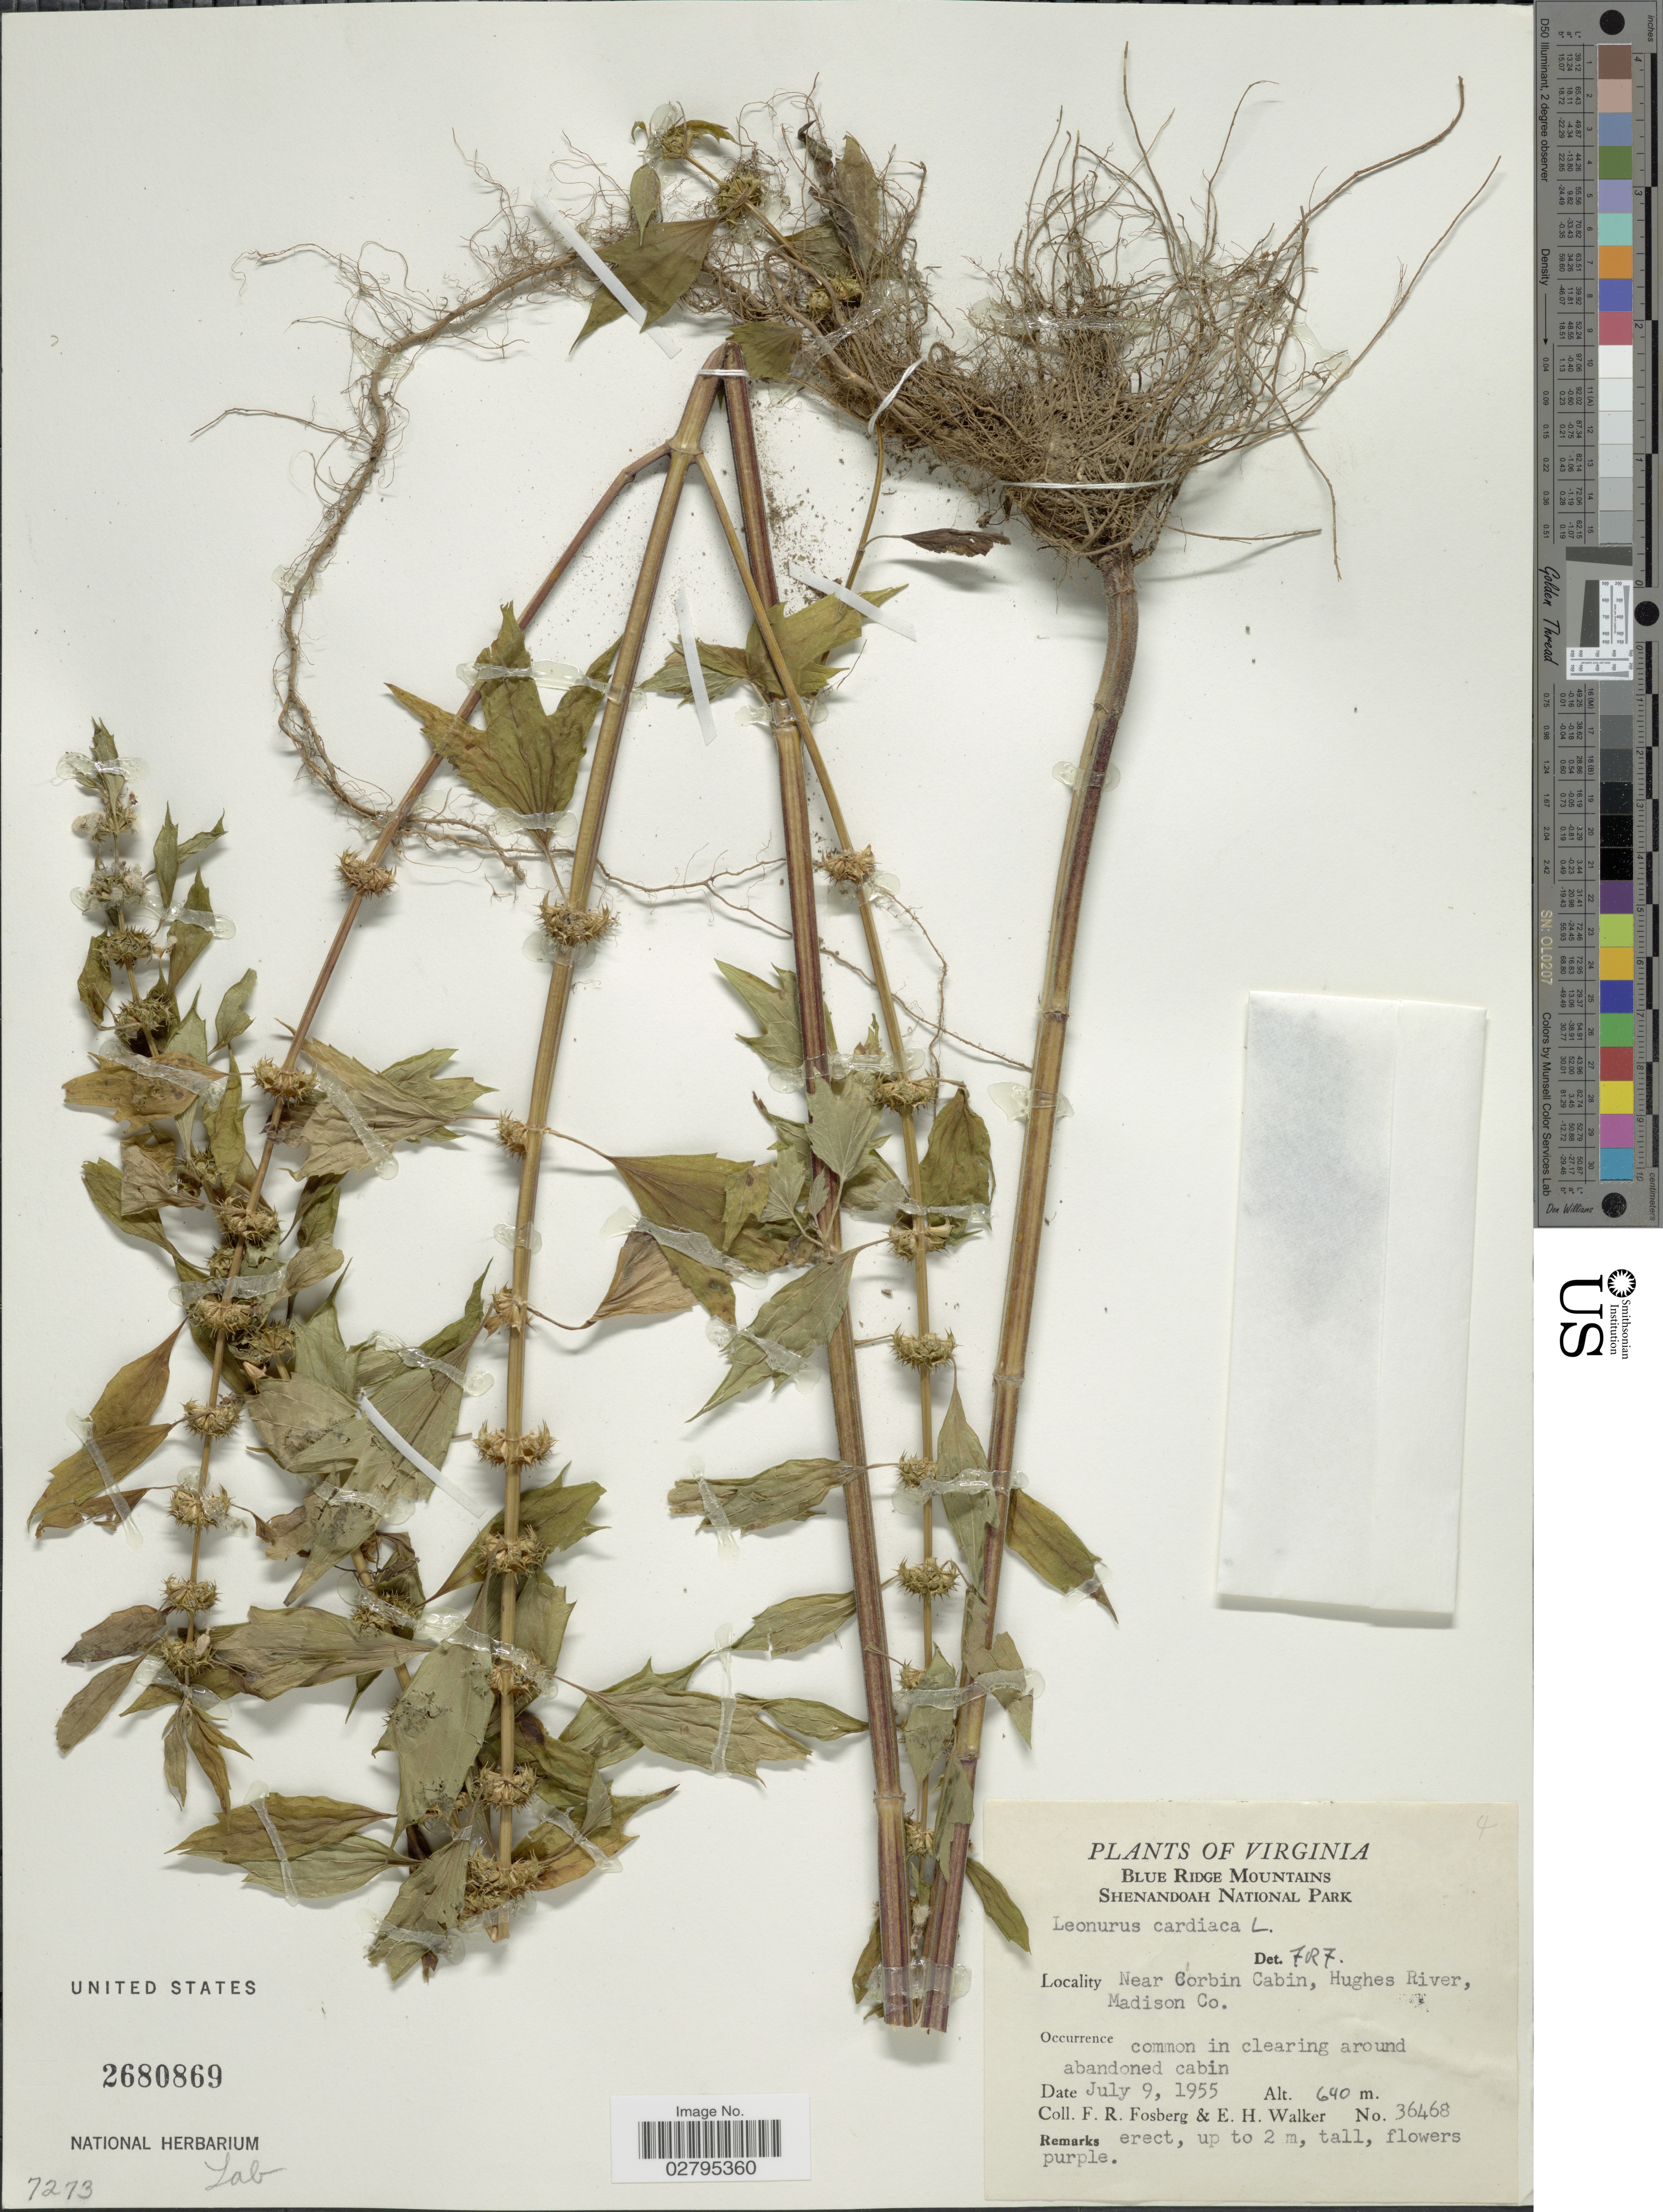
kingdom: Plantae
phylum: Tracheophyta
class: Magnoliopsida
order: Lamiales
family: Lamiaceae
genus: Leonurus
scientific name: Leonurus cardiaca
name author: L.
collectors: F. R. Fosberg & E. H. Walker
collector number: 36468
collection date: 1955-07-09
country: United States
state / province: Virginia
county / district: Madison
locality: Blue Ridge Mountains, Shenandoah National Park, near Corbin Cabin, Hughes River, Madison Co.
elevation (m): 640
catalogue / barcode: US 2680869